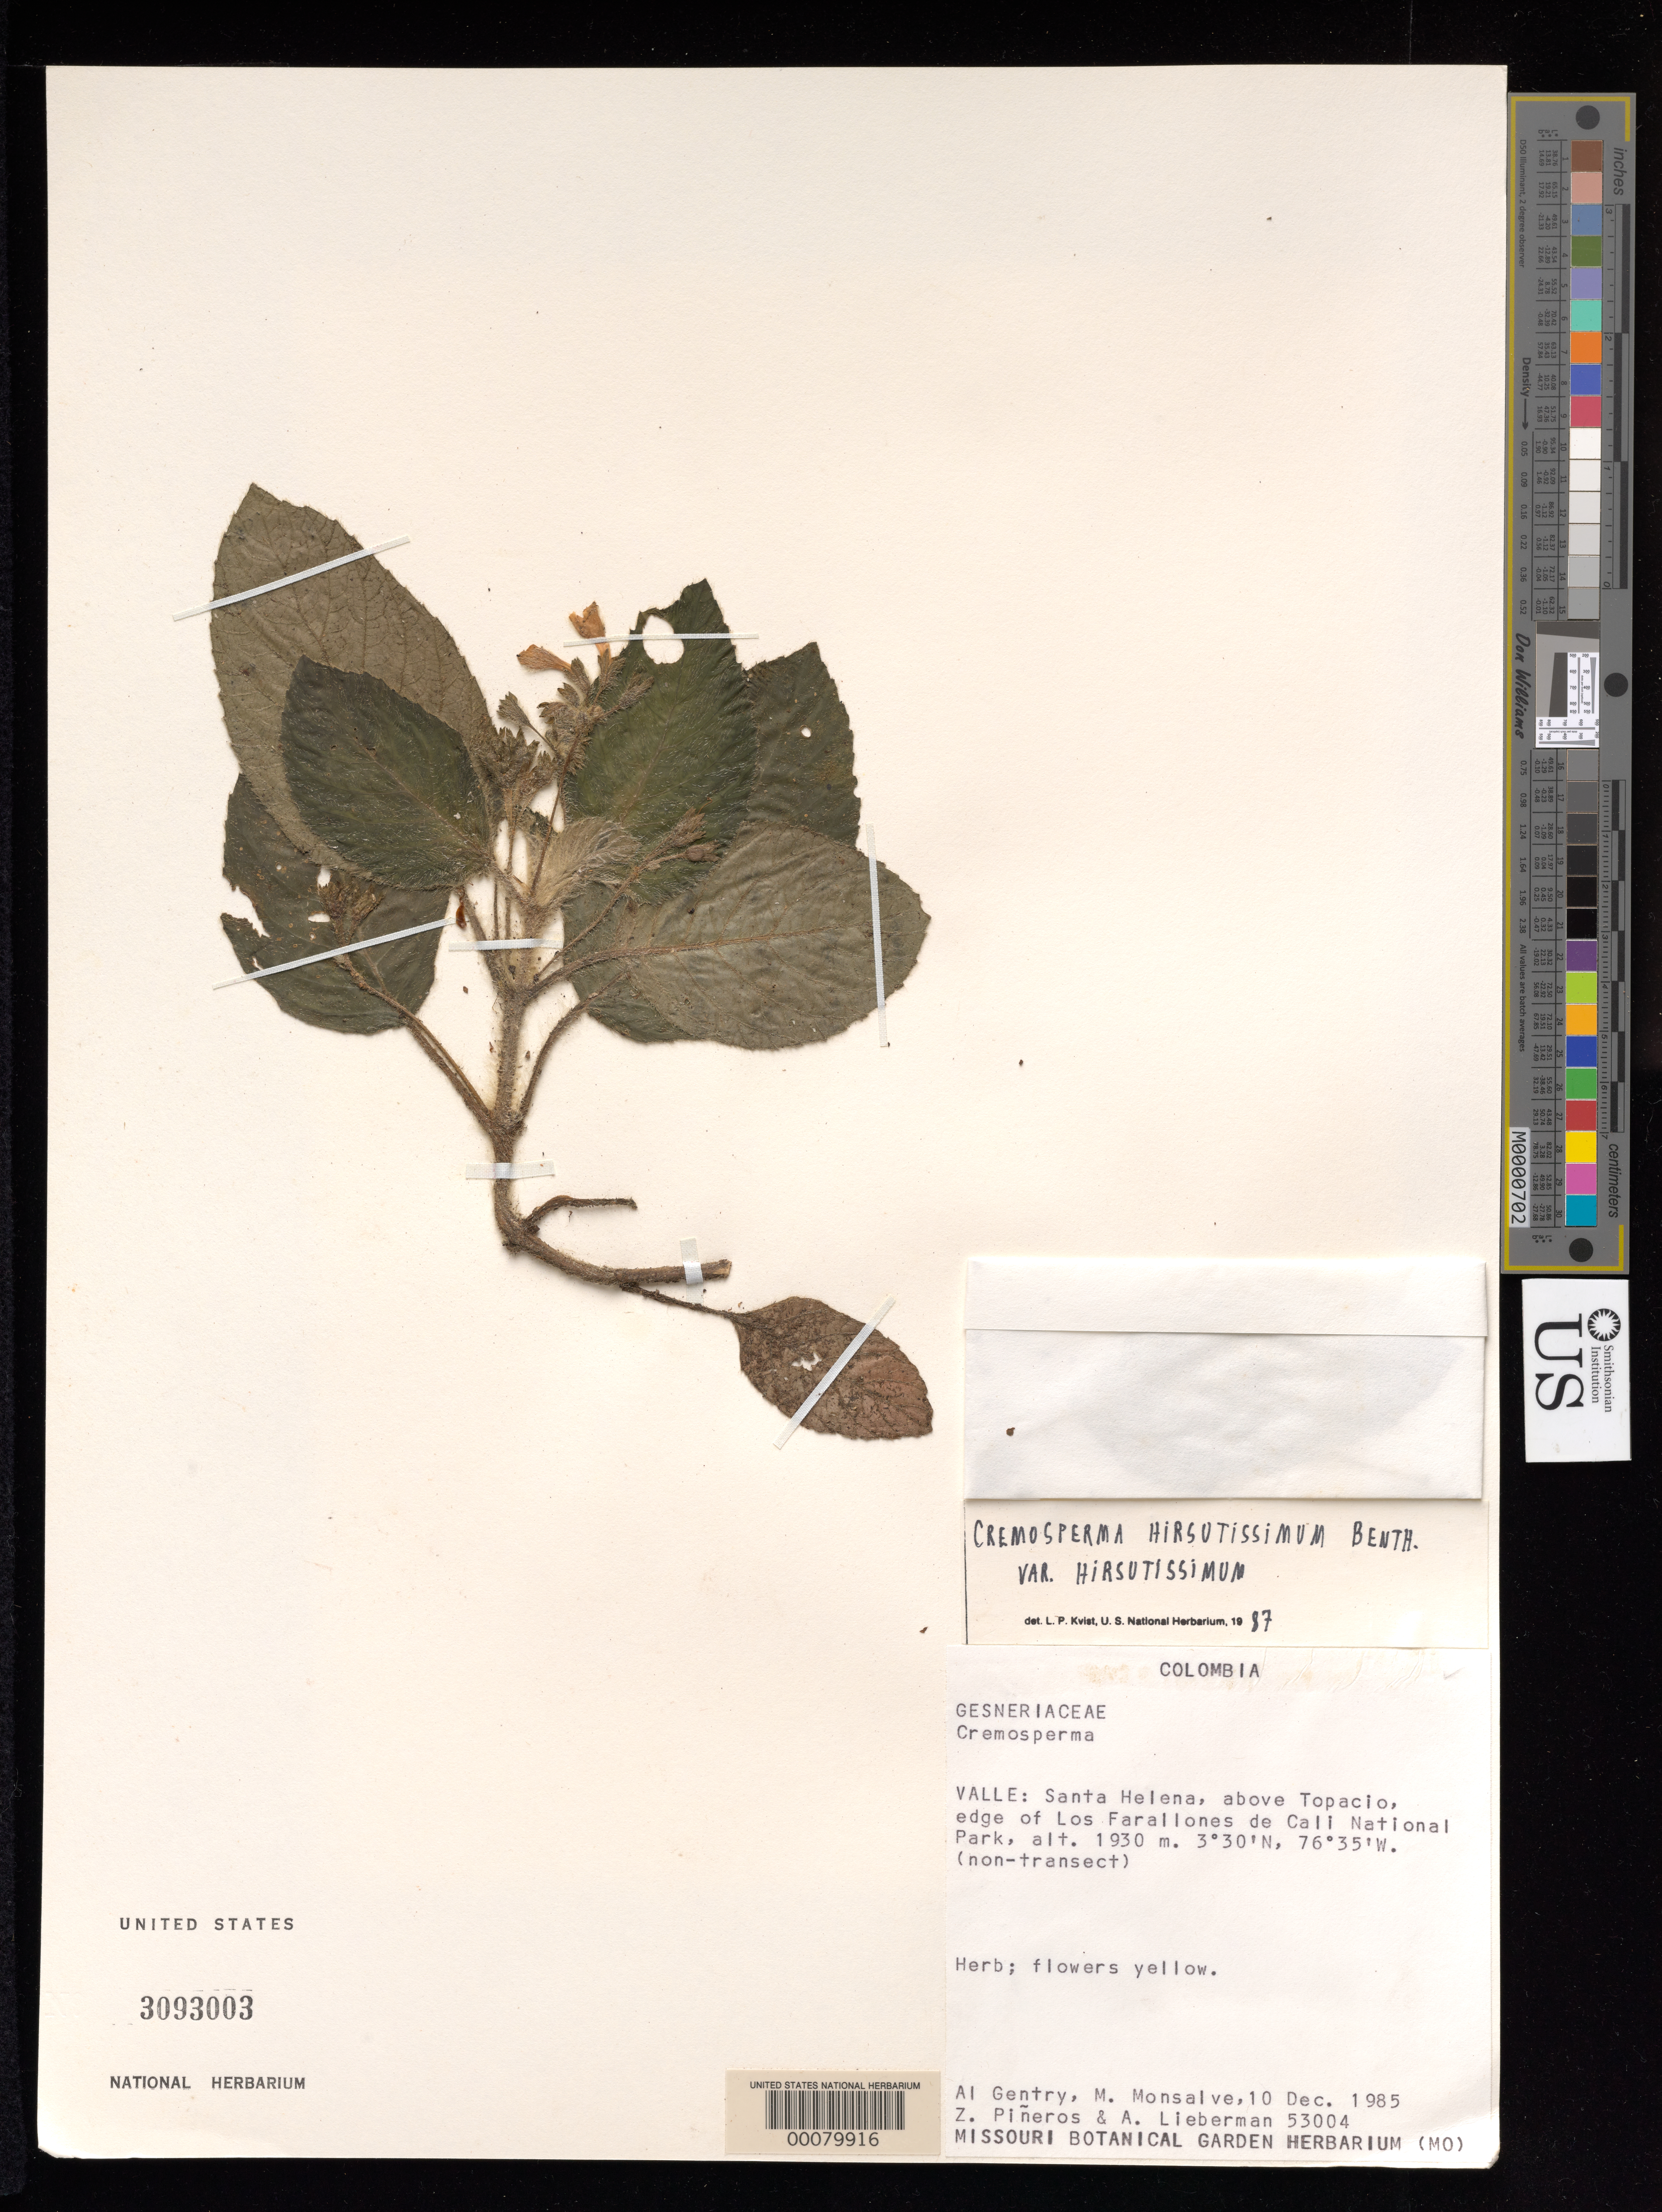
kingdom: Plantae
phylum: Tracheophyta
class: Magnoliopsida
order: Lamiales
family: Gesneriaceae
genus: Cremosperma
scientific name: Cremosperma hirsutissimum var. hirsutissimum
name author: Benth.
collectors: A. H. Gentry, M. Monsalve, Z. Piñeros & A. Lieberman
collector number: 53004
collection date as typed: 10 Dec 1985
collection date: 1985-12-10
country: Colombia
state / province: Valle del Cauca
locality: Santa Helena, above Topacio, edge of Los Farallones de Cali National Park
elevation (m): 1930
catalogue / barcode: US 3093003